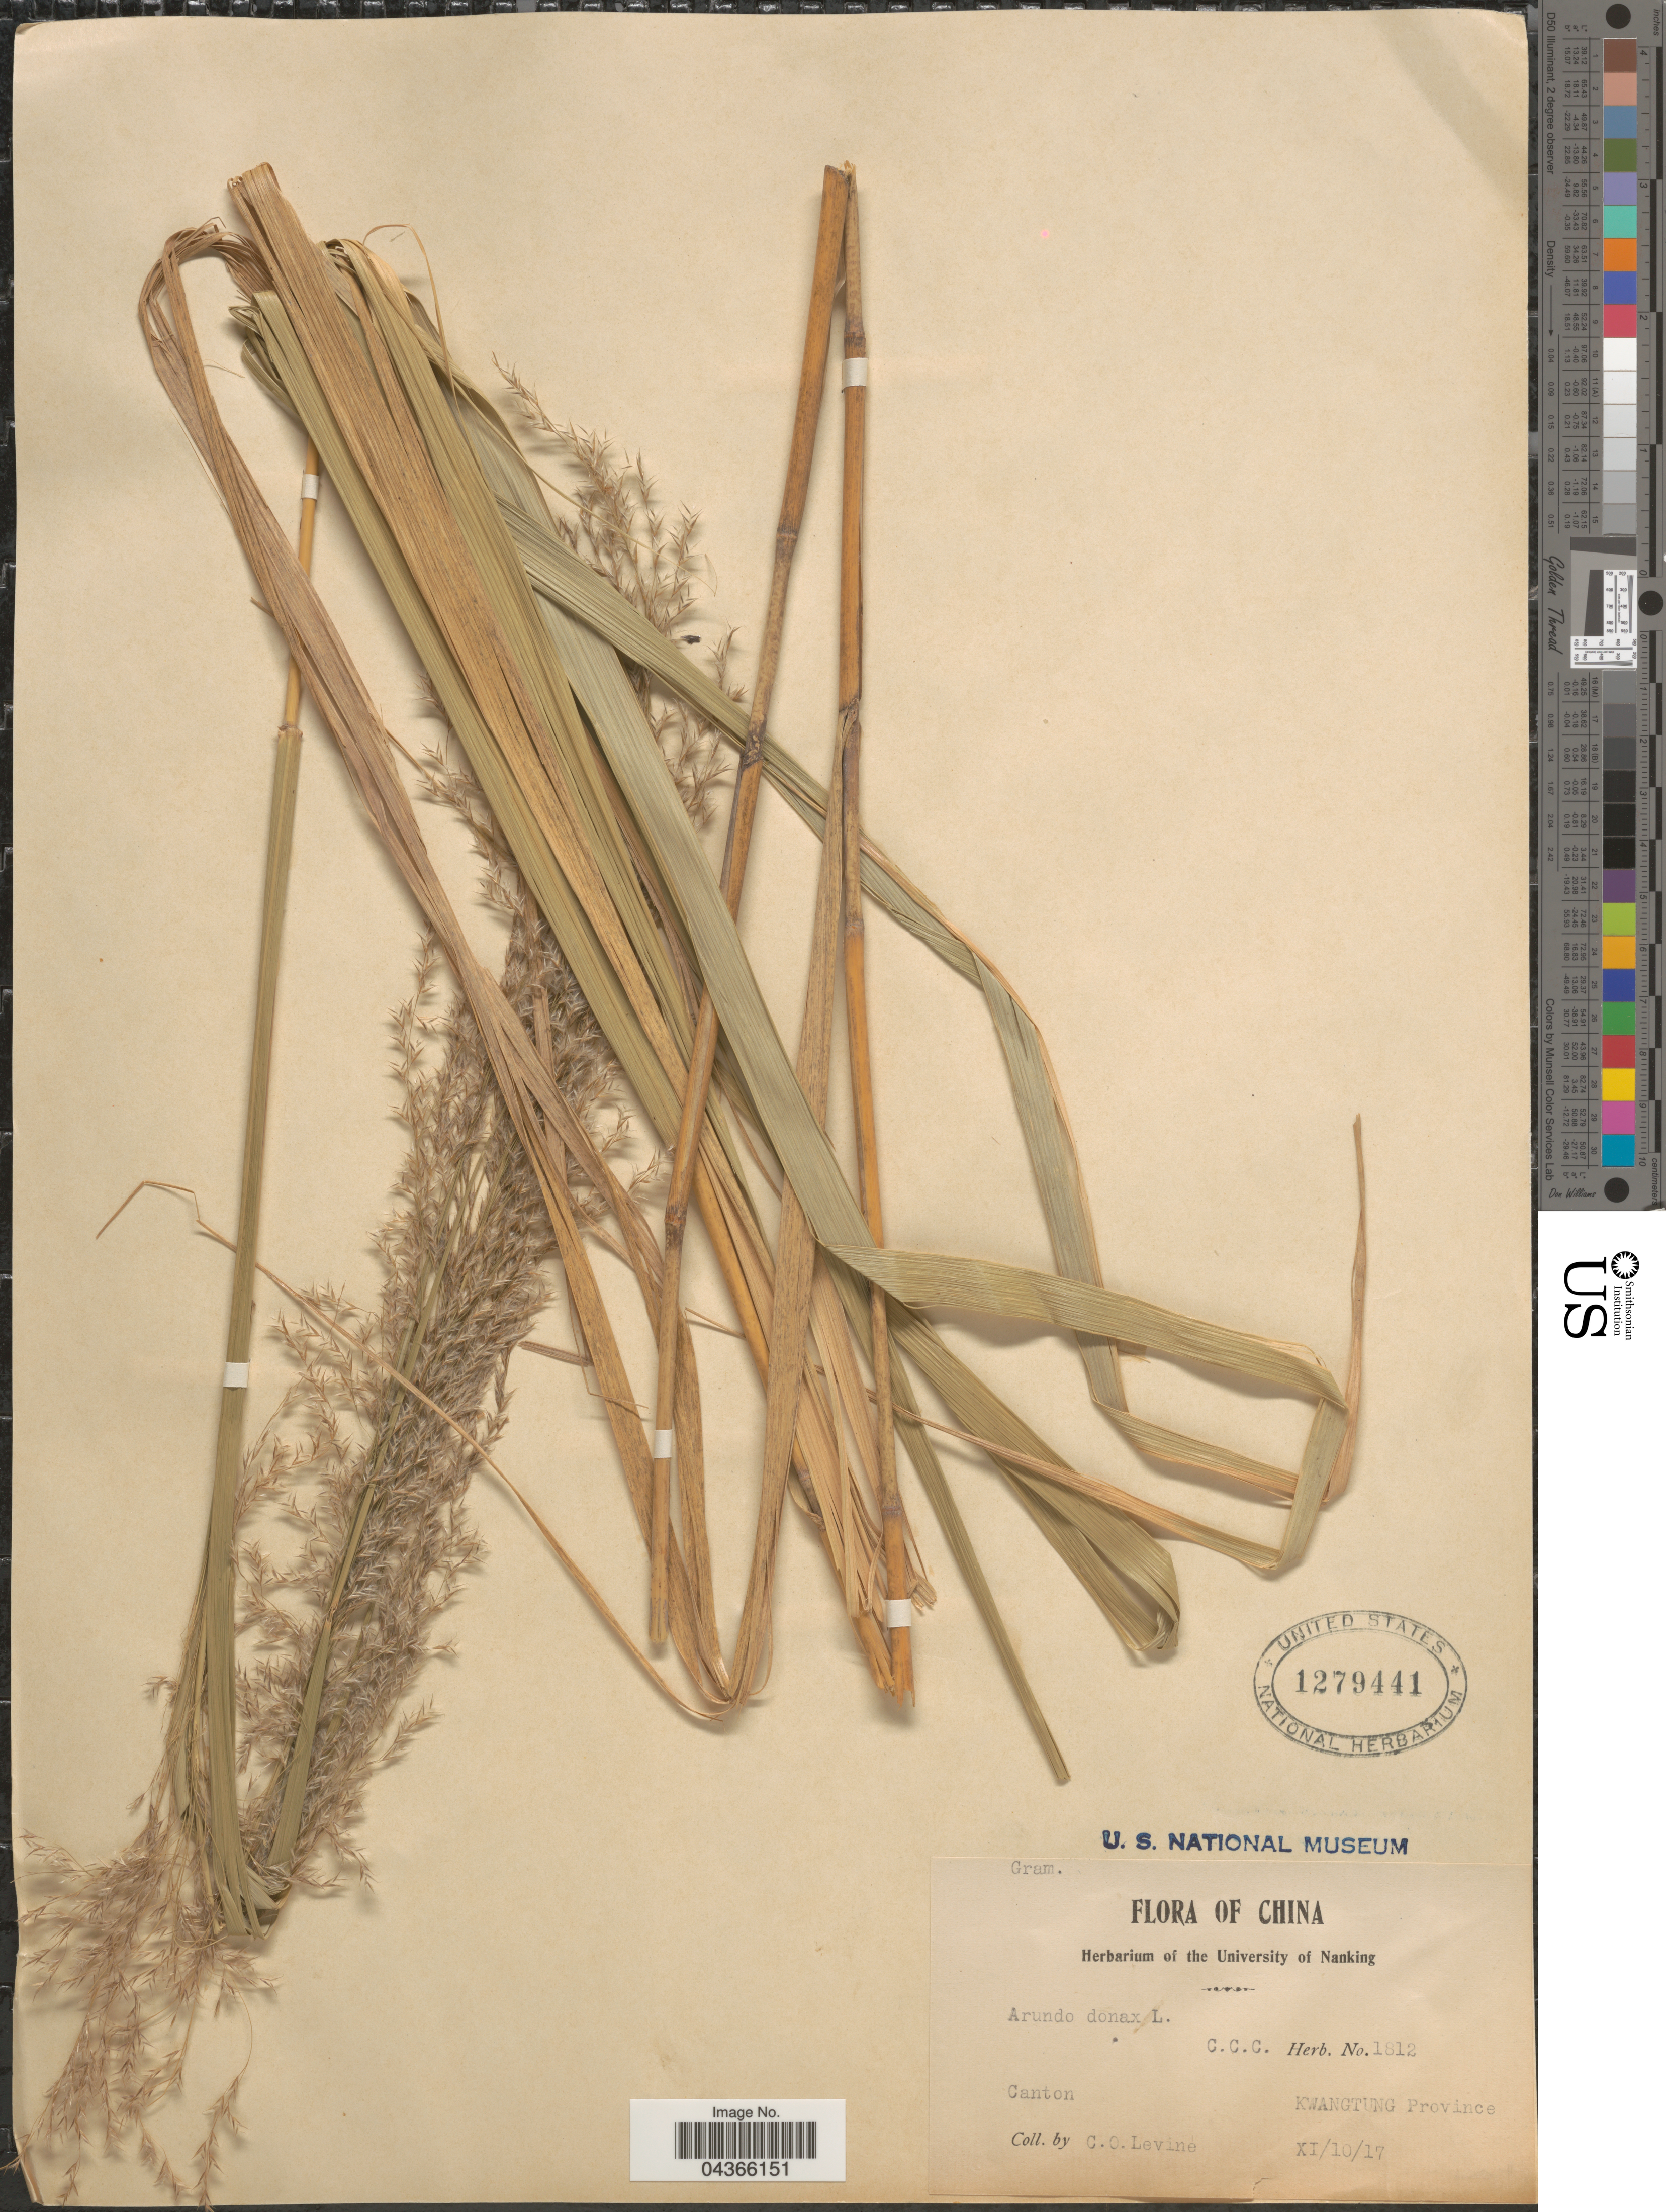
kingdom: Plantae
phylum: Tracheophyta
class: Liliopsida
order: Poales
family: Poaceae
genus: Neyraudia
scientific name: Neyraudia arundinacea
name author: (L.) Henr.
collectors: C. O. Levine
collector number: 1812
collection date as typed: Transcribed d/m/y: 10/11/17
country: China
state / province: Guangdong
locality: Canton. Kwangtung Province.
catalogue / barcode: US 1279441